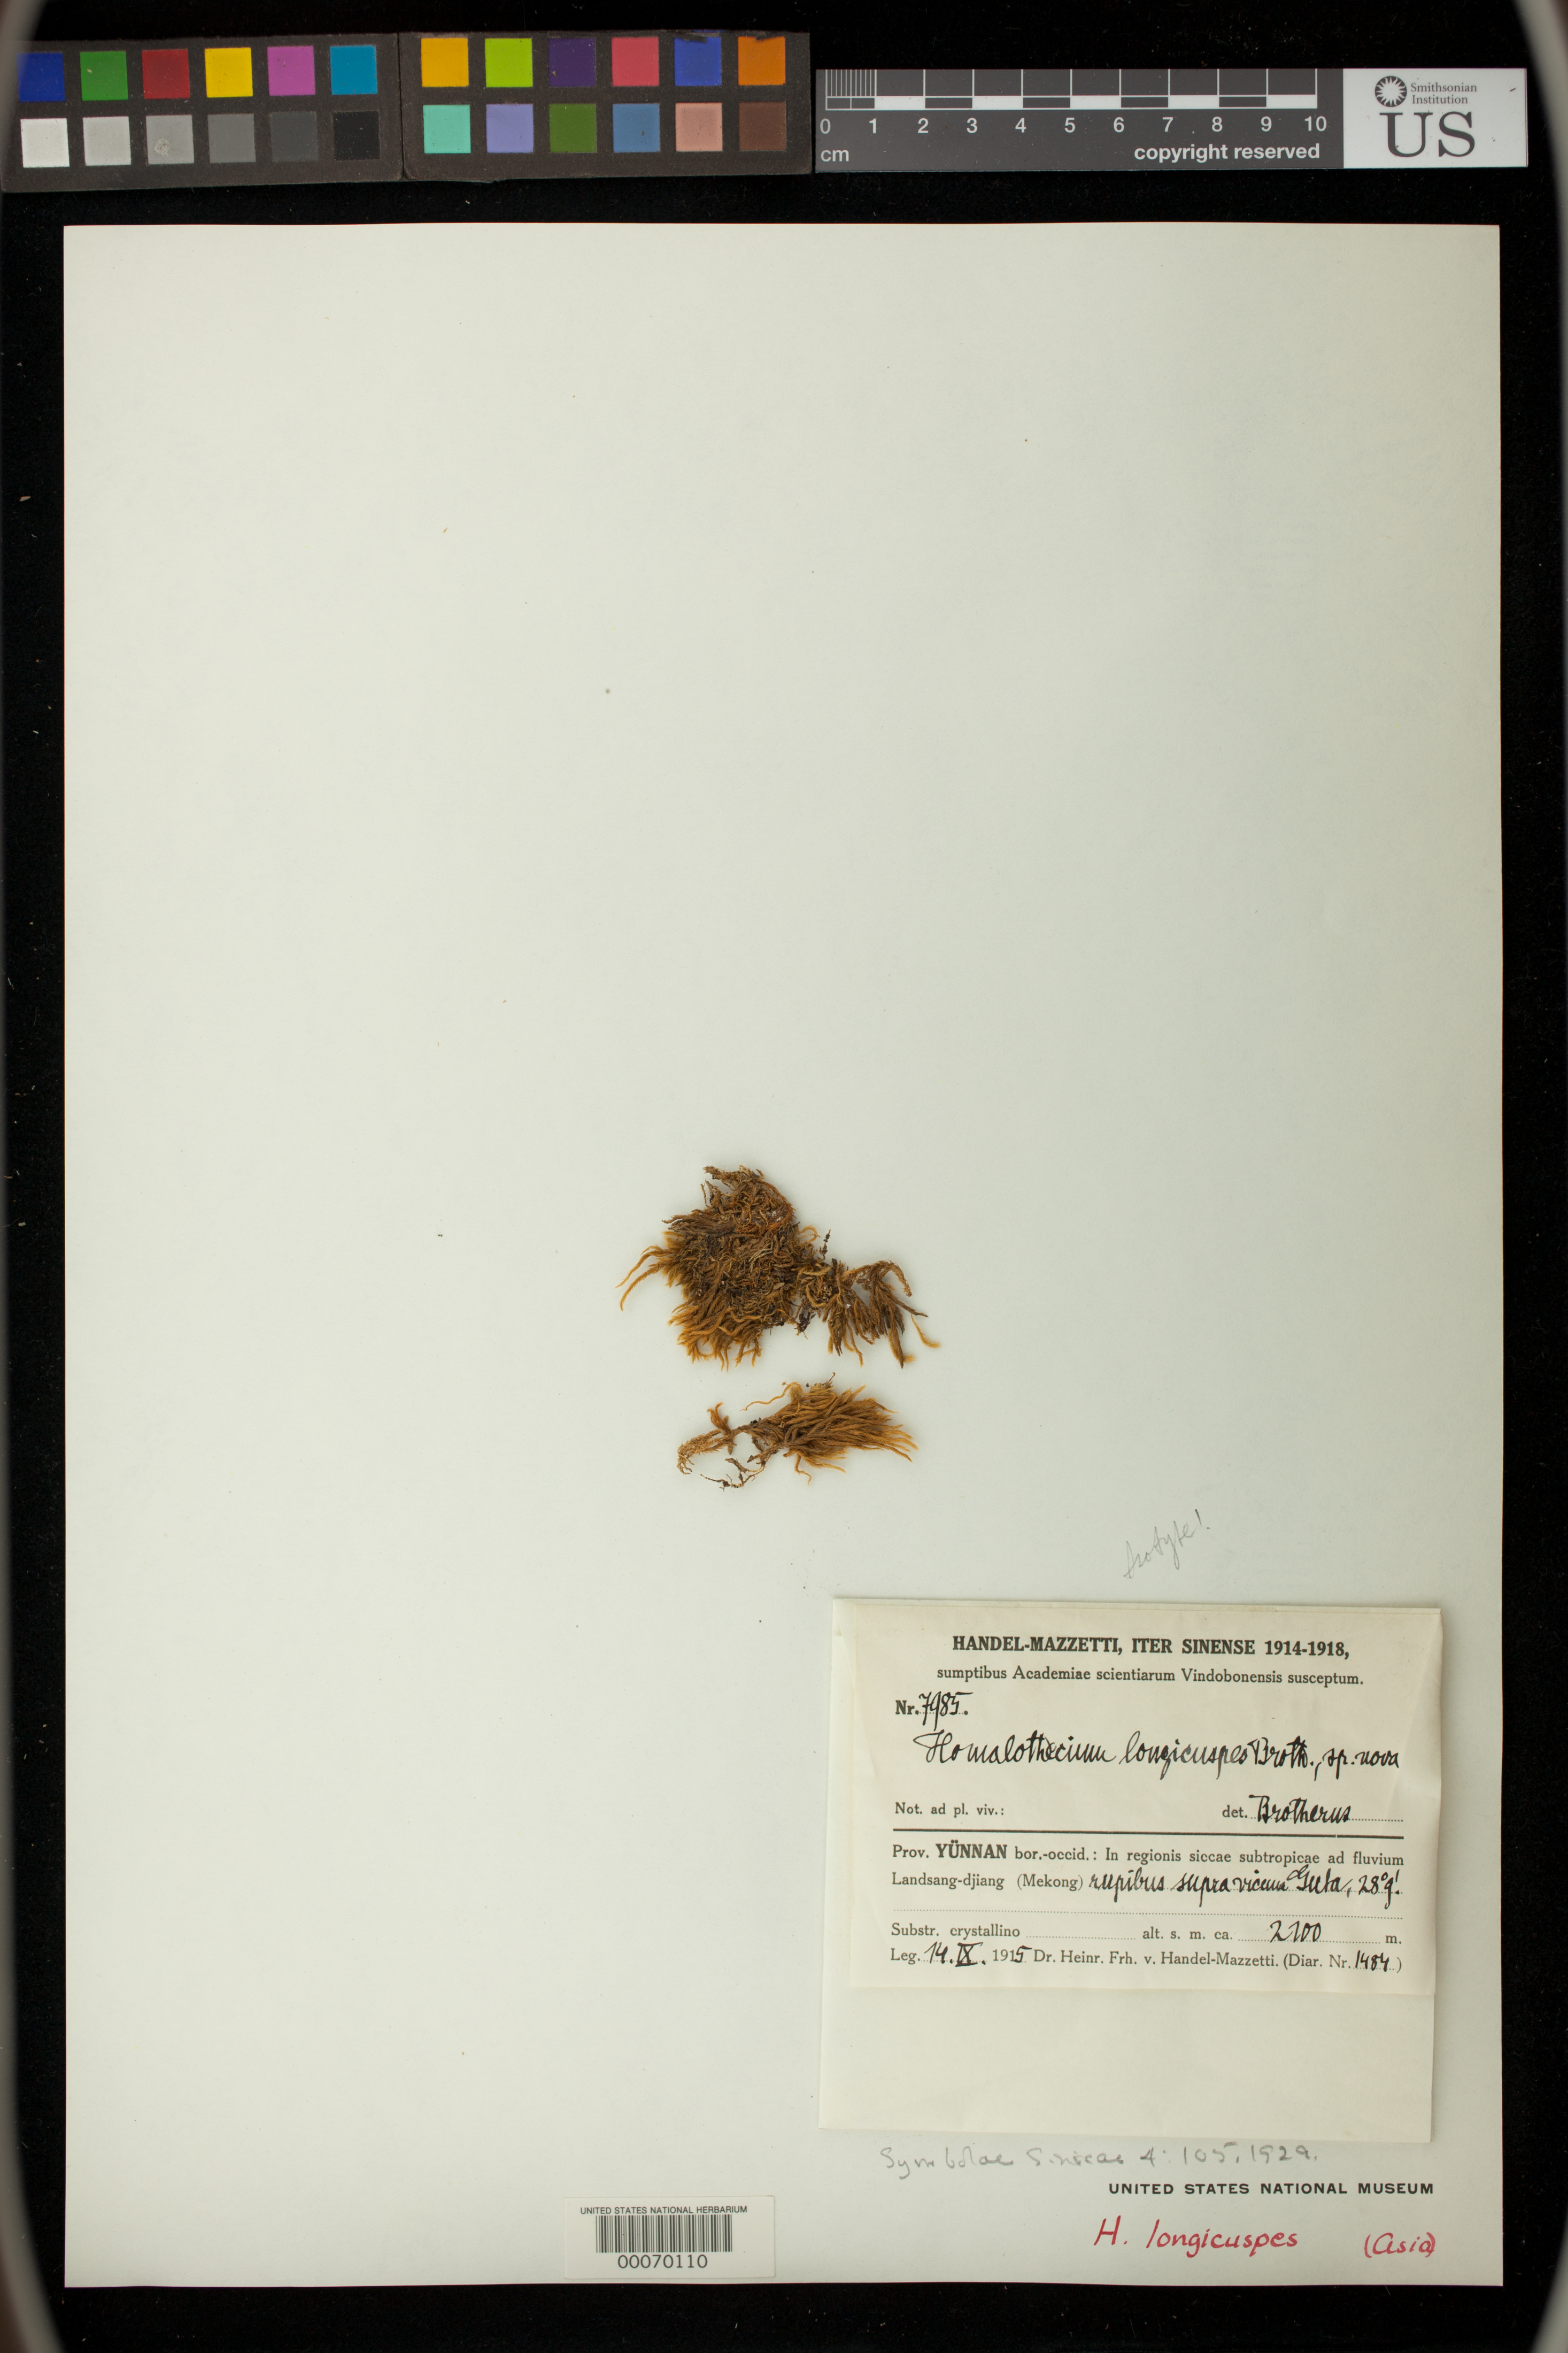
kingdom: Plantae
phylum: Bryophyta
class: Bryopsida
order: Hypnales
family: Brachytheciaceae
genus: Homalothecium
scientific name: Homalothecium longicuspis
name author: Broth.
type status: Isotype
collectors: H. Handel-Mazzetti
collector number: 7985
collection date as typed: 14 Sep 1915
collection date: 1915-09-14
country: China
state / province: Yunnan